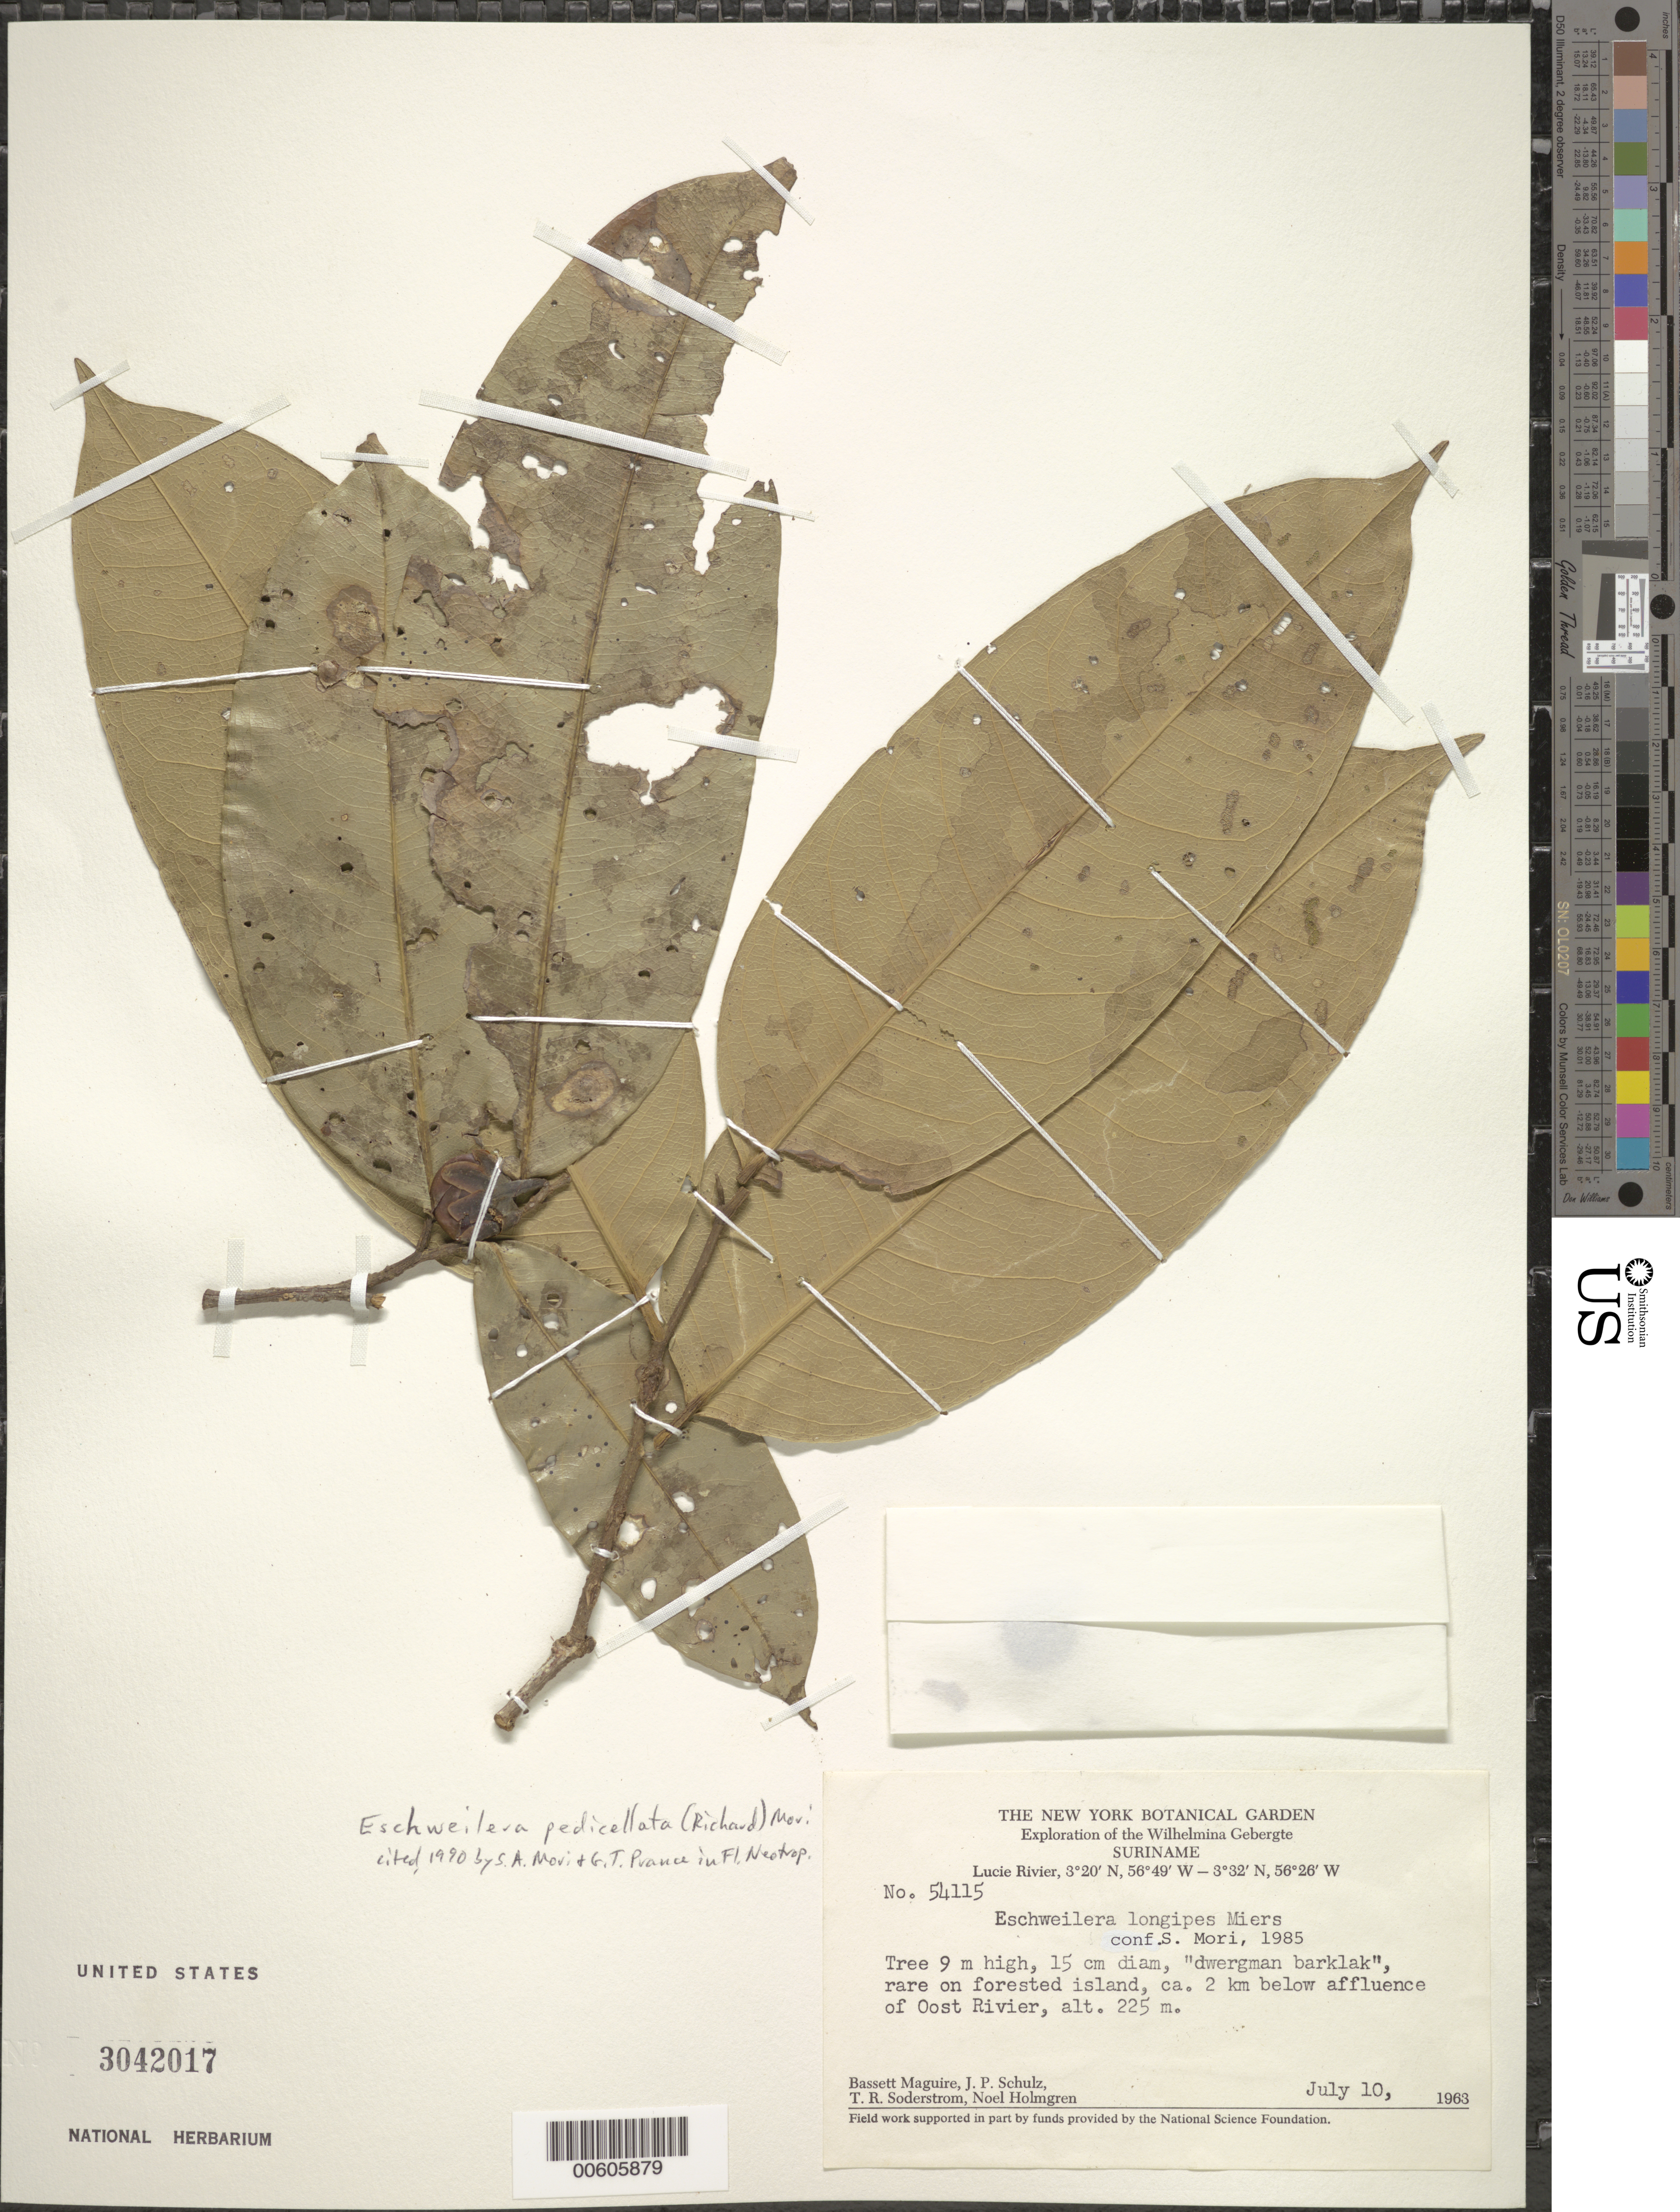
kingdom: Plantae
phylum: Tracheophyta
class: Magnoliopsida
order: Ericales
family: Lecythidaceae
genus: Eschweilera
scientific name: Eschweilera pedicellata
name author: (Rich.) S.A. Mori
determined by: Mori, Scott A.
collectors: B. Maguire, J. P. Schulz, T. R. Soderstrom & N. H. Holmgren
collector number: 54115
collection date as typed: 10-Jul-63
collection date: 1963-07-10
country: Suriname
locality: Lucie R., 2 km below confluence with Oost R., Wilhelmina Gebergte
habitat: Forested island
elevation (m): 225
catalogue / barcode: US 3042017